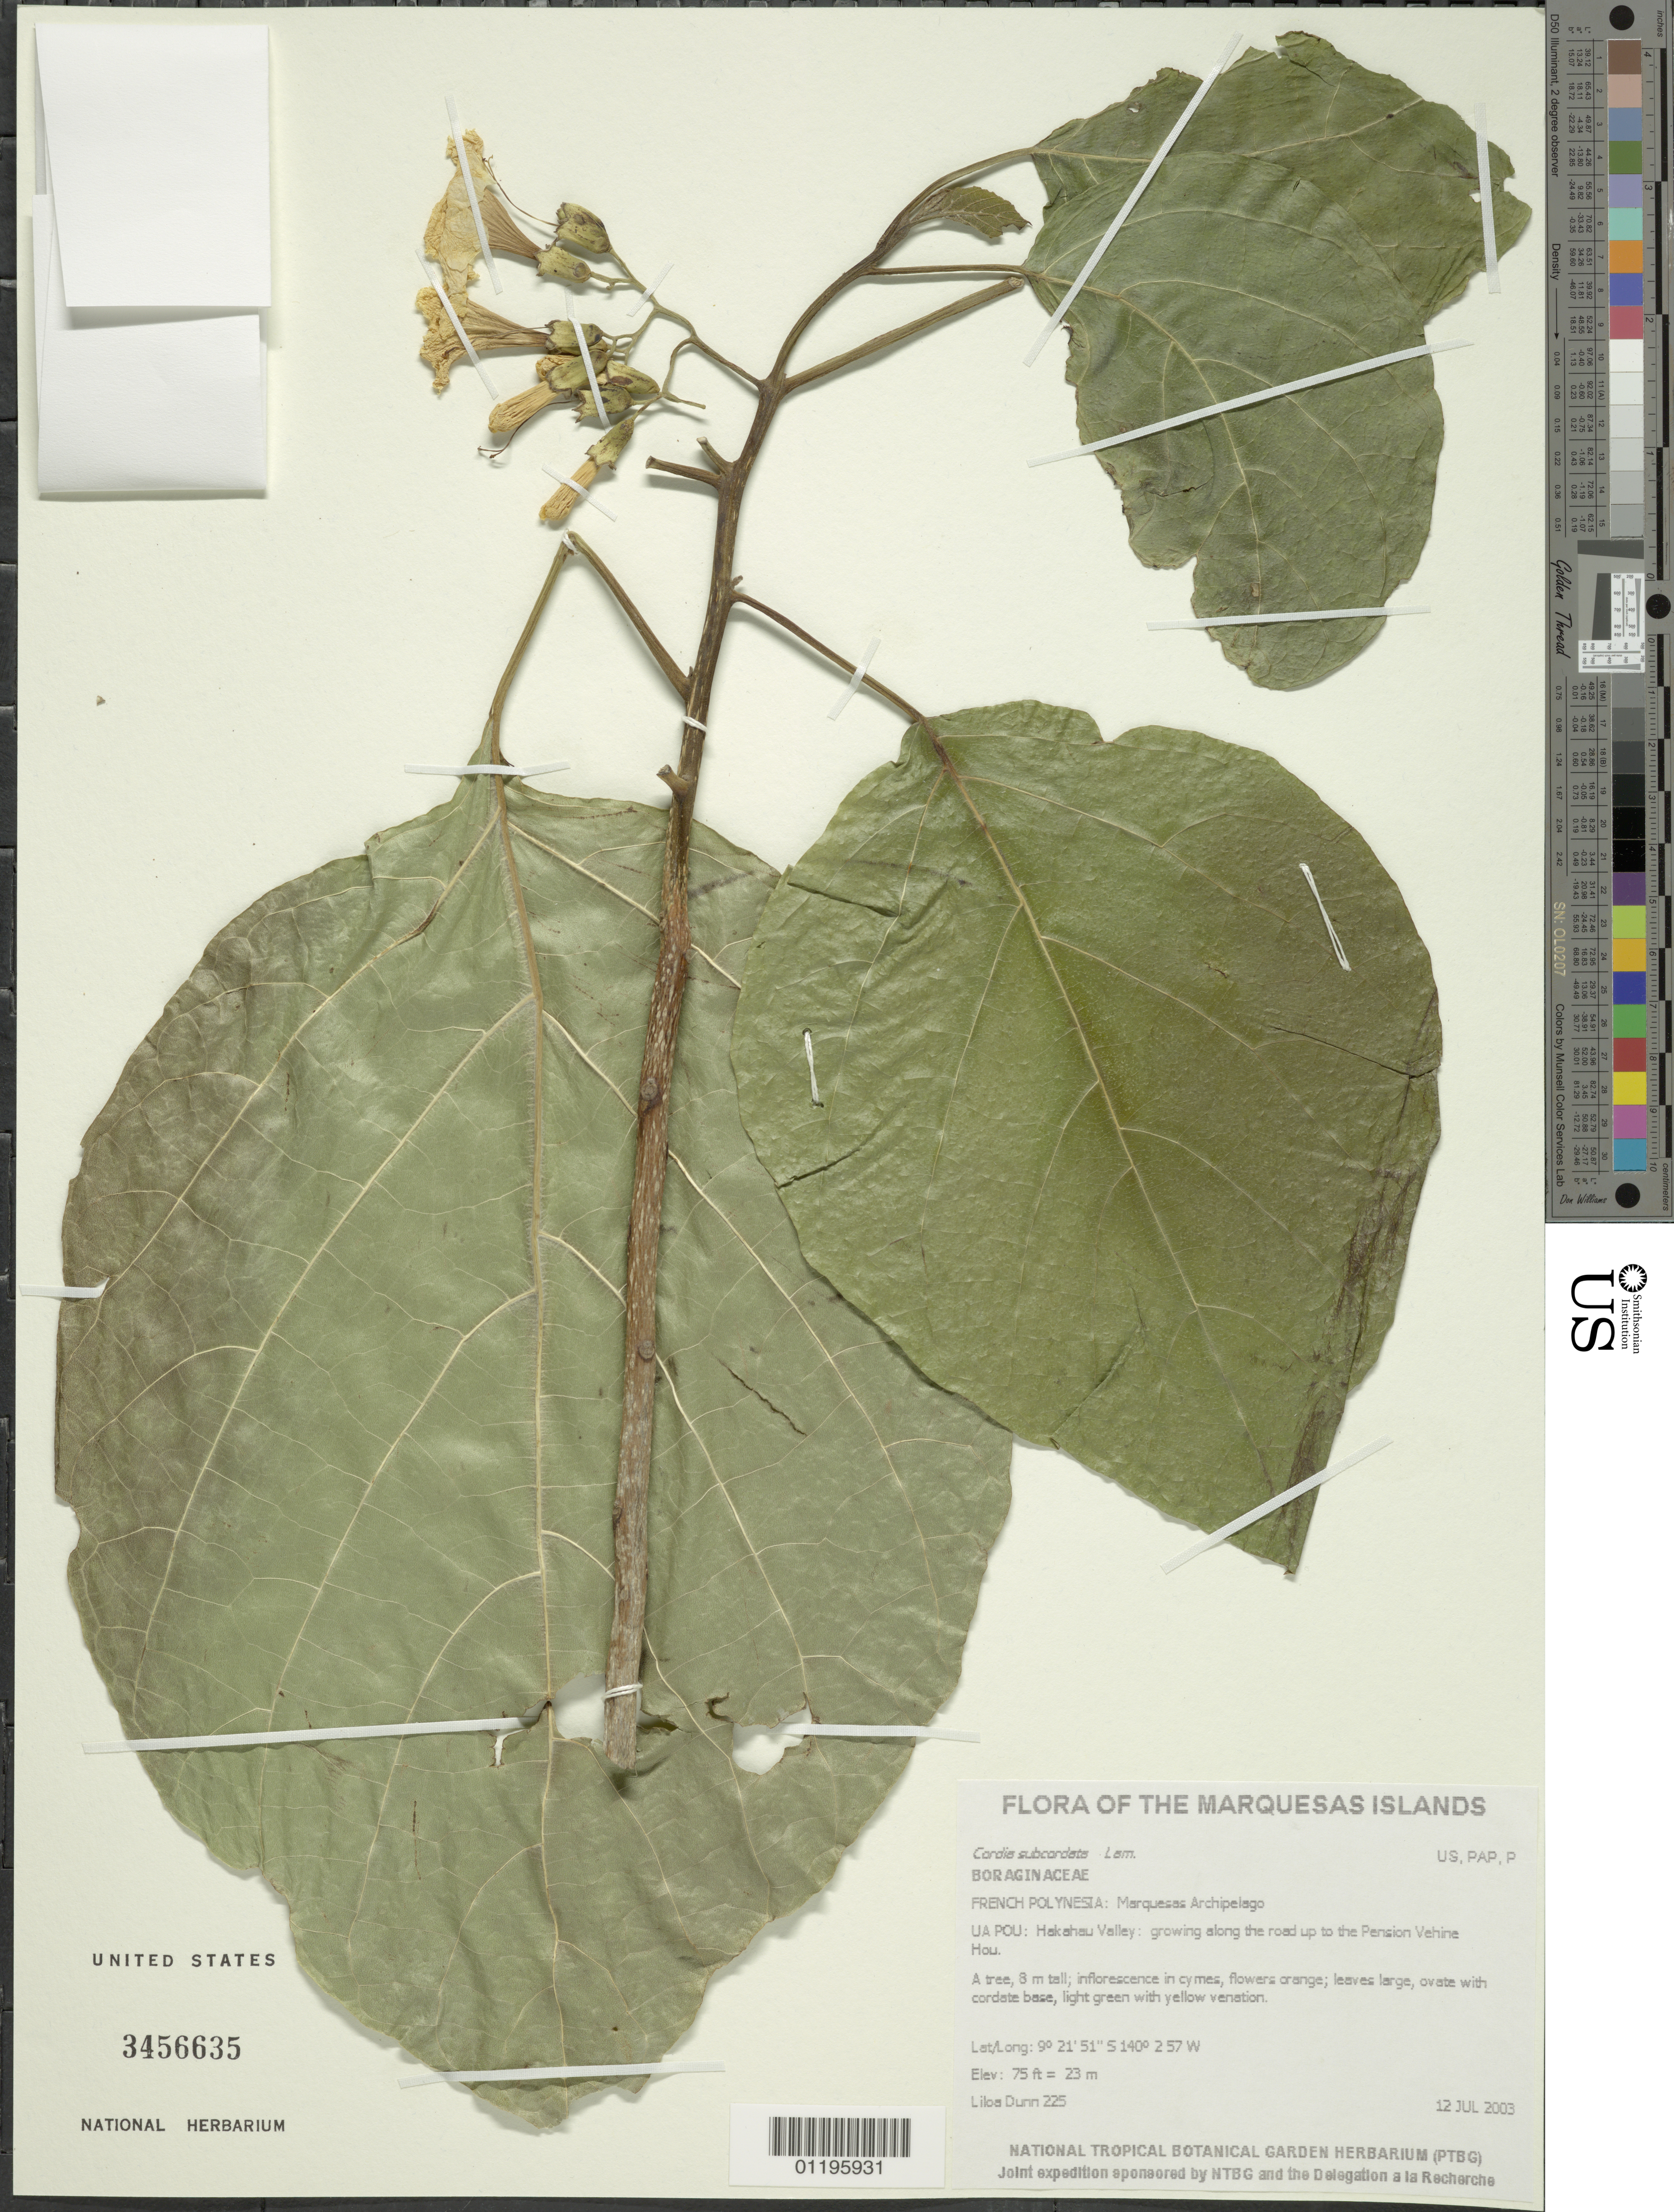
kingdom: Plantae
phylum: Tracheophyta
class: Magnoliopsida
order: Boraginales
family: Cordiaceae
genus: Cordia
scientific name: Cordia subcordata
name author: Lam.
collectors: L. Dunn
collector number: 225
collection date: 2003-07-12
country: French Polynesia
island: Ua Pou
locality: Hakahau Valley: growing along the road up to the Pension Vehine Hou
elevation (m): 23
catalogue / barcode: US 3456635